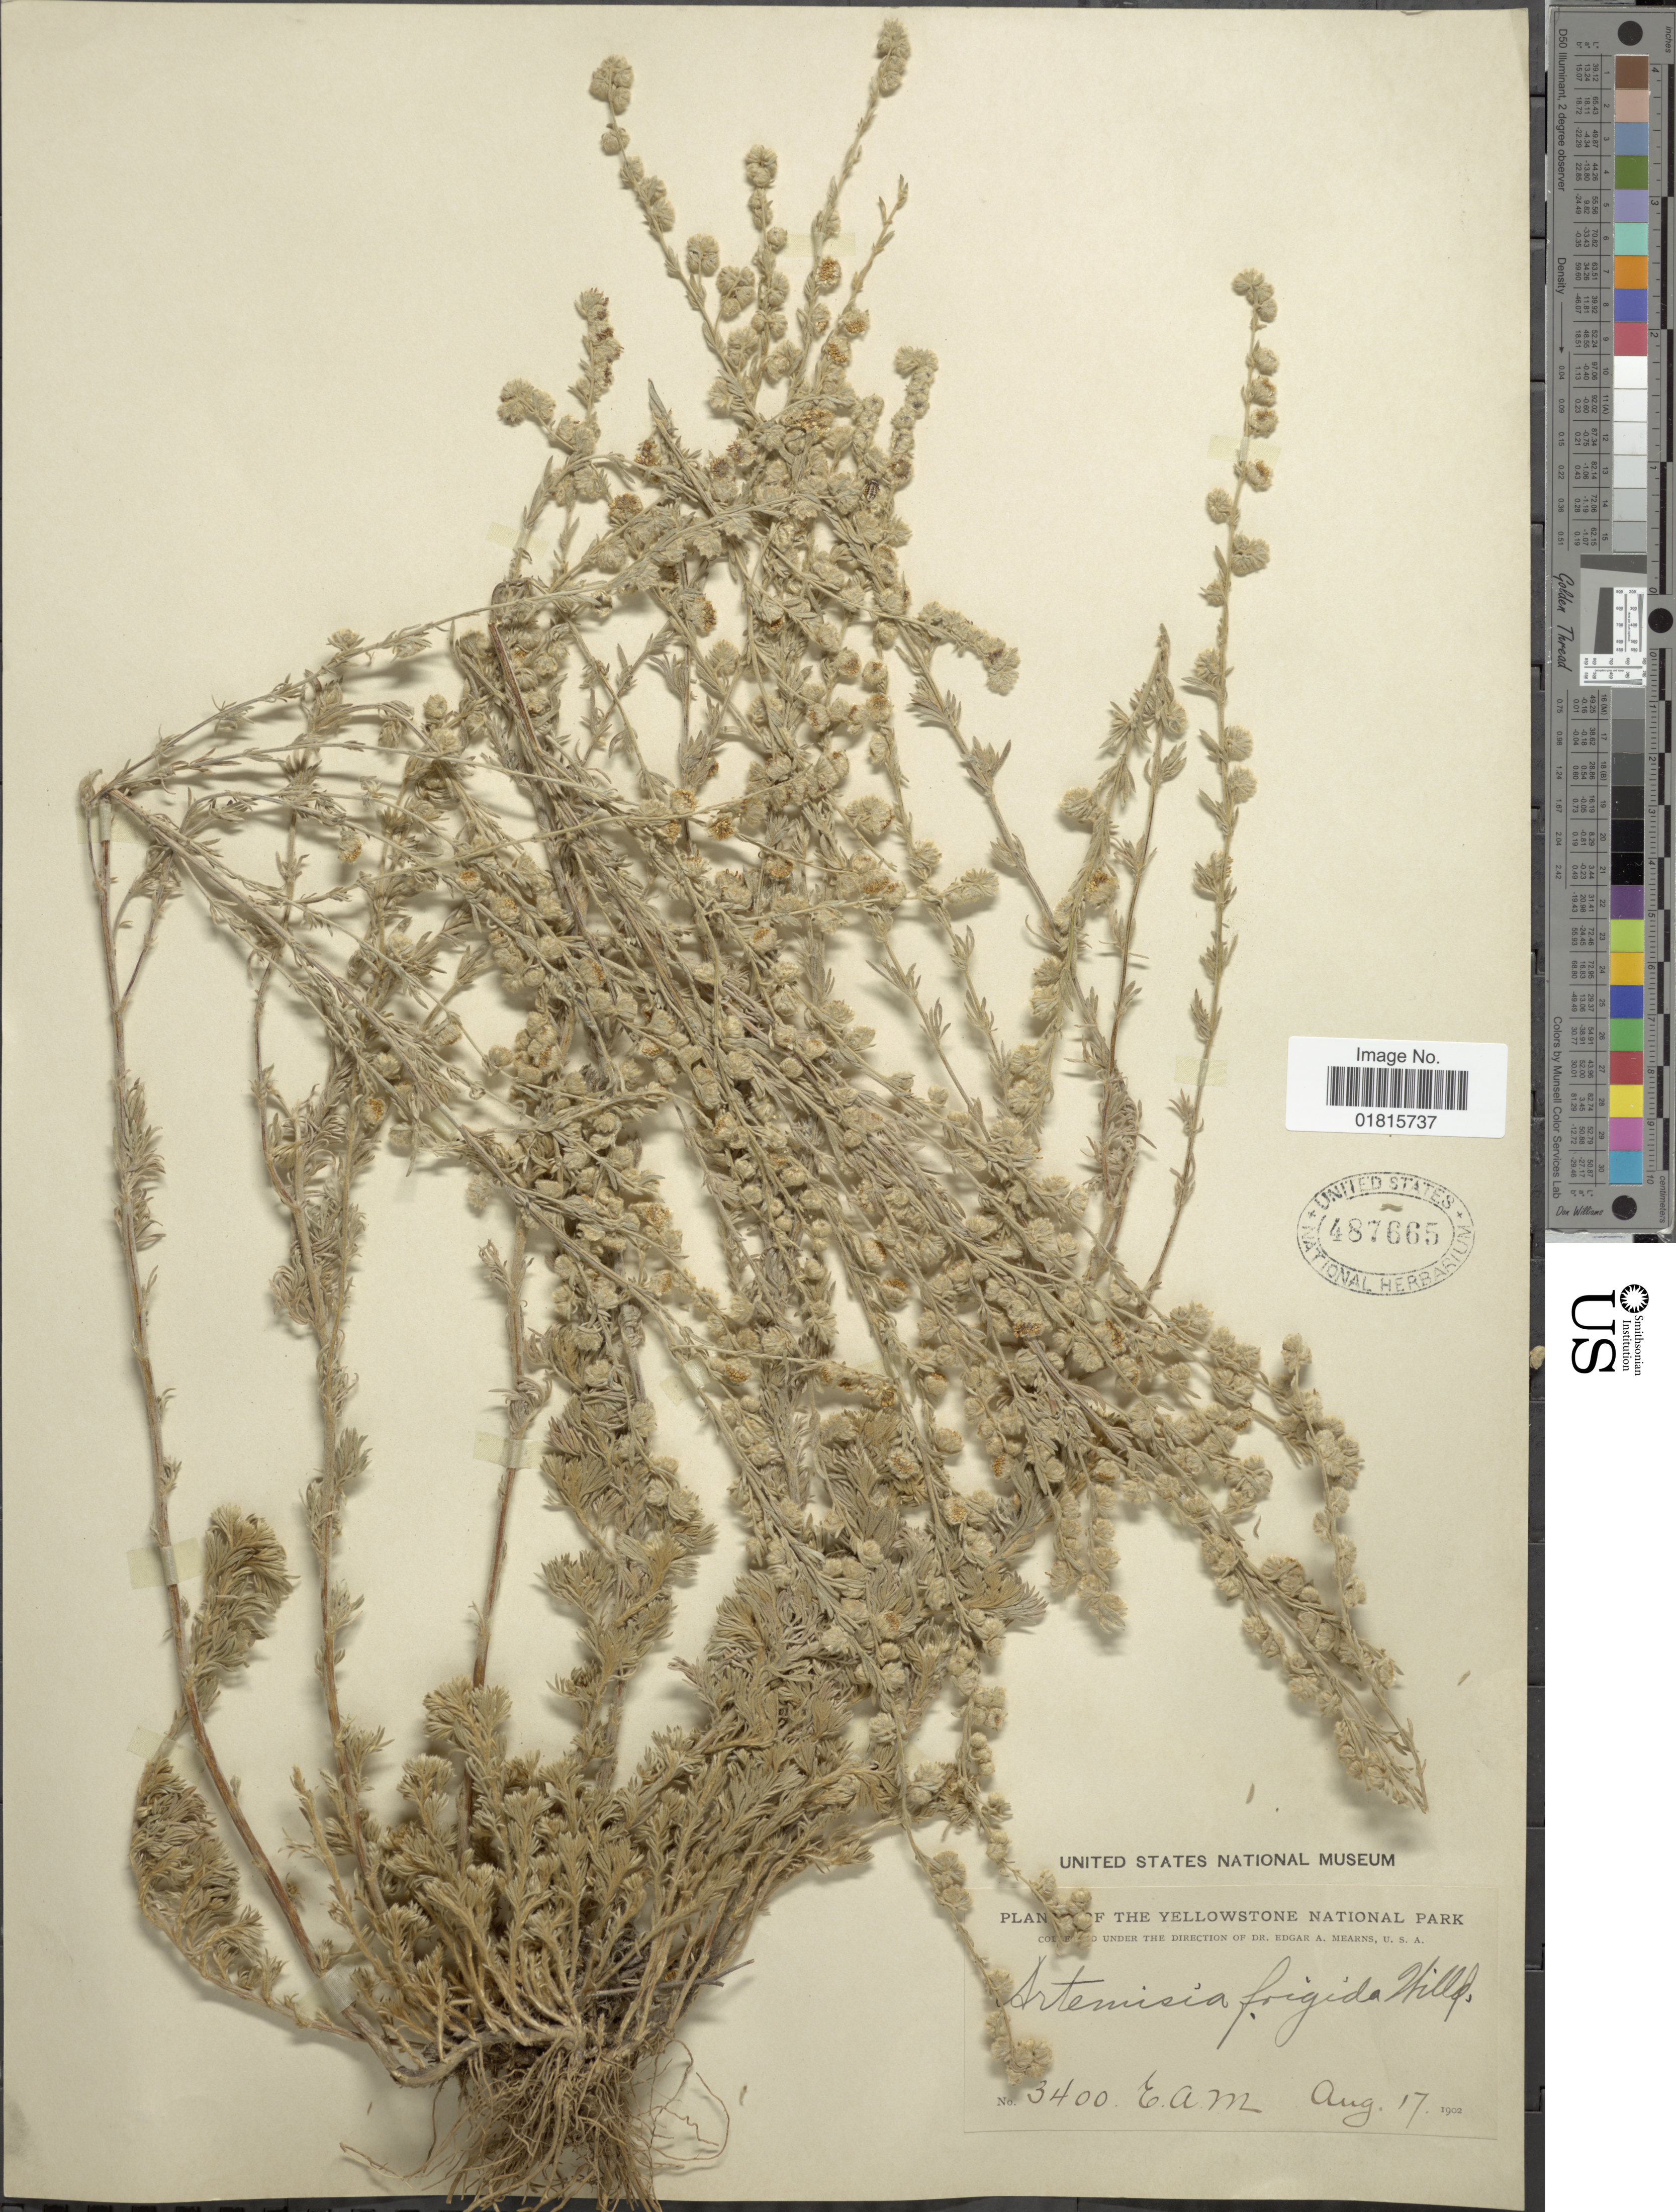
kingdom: Plantae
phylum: Tracheophyta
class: Magnoliopsida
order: Asterales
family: Asteraceae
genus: Artemisia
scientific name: Artemisia frigida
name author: Willd.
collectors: E. A. Mearns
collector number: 3400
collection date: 1902-08-17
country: United States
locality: The Yellowstone National Park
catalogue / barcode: US 487665